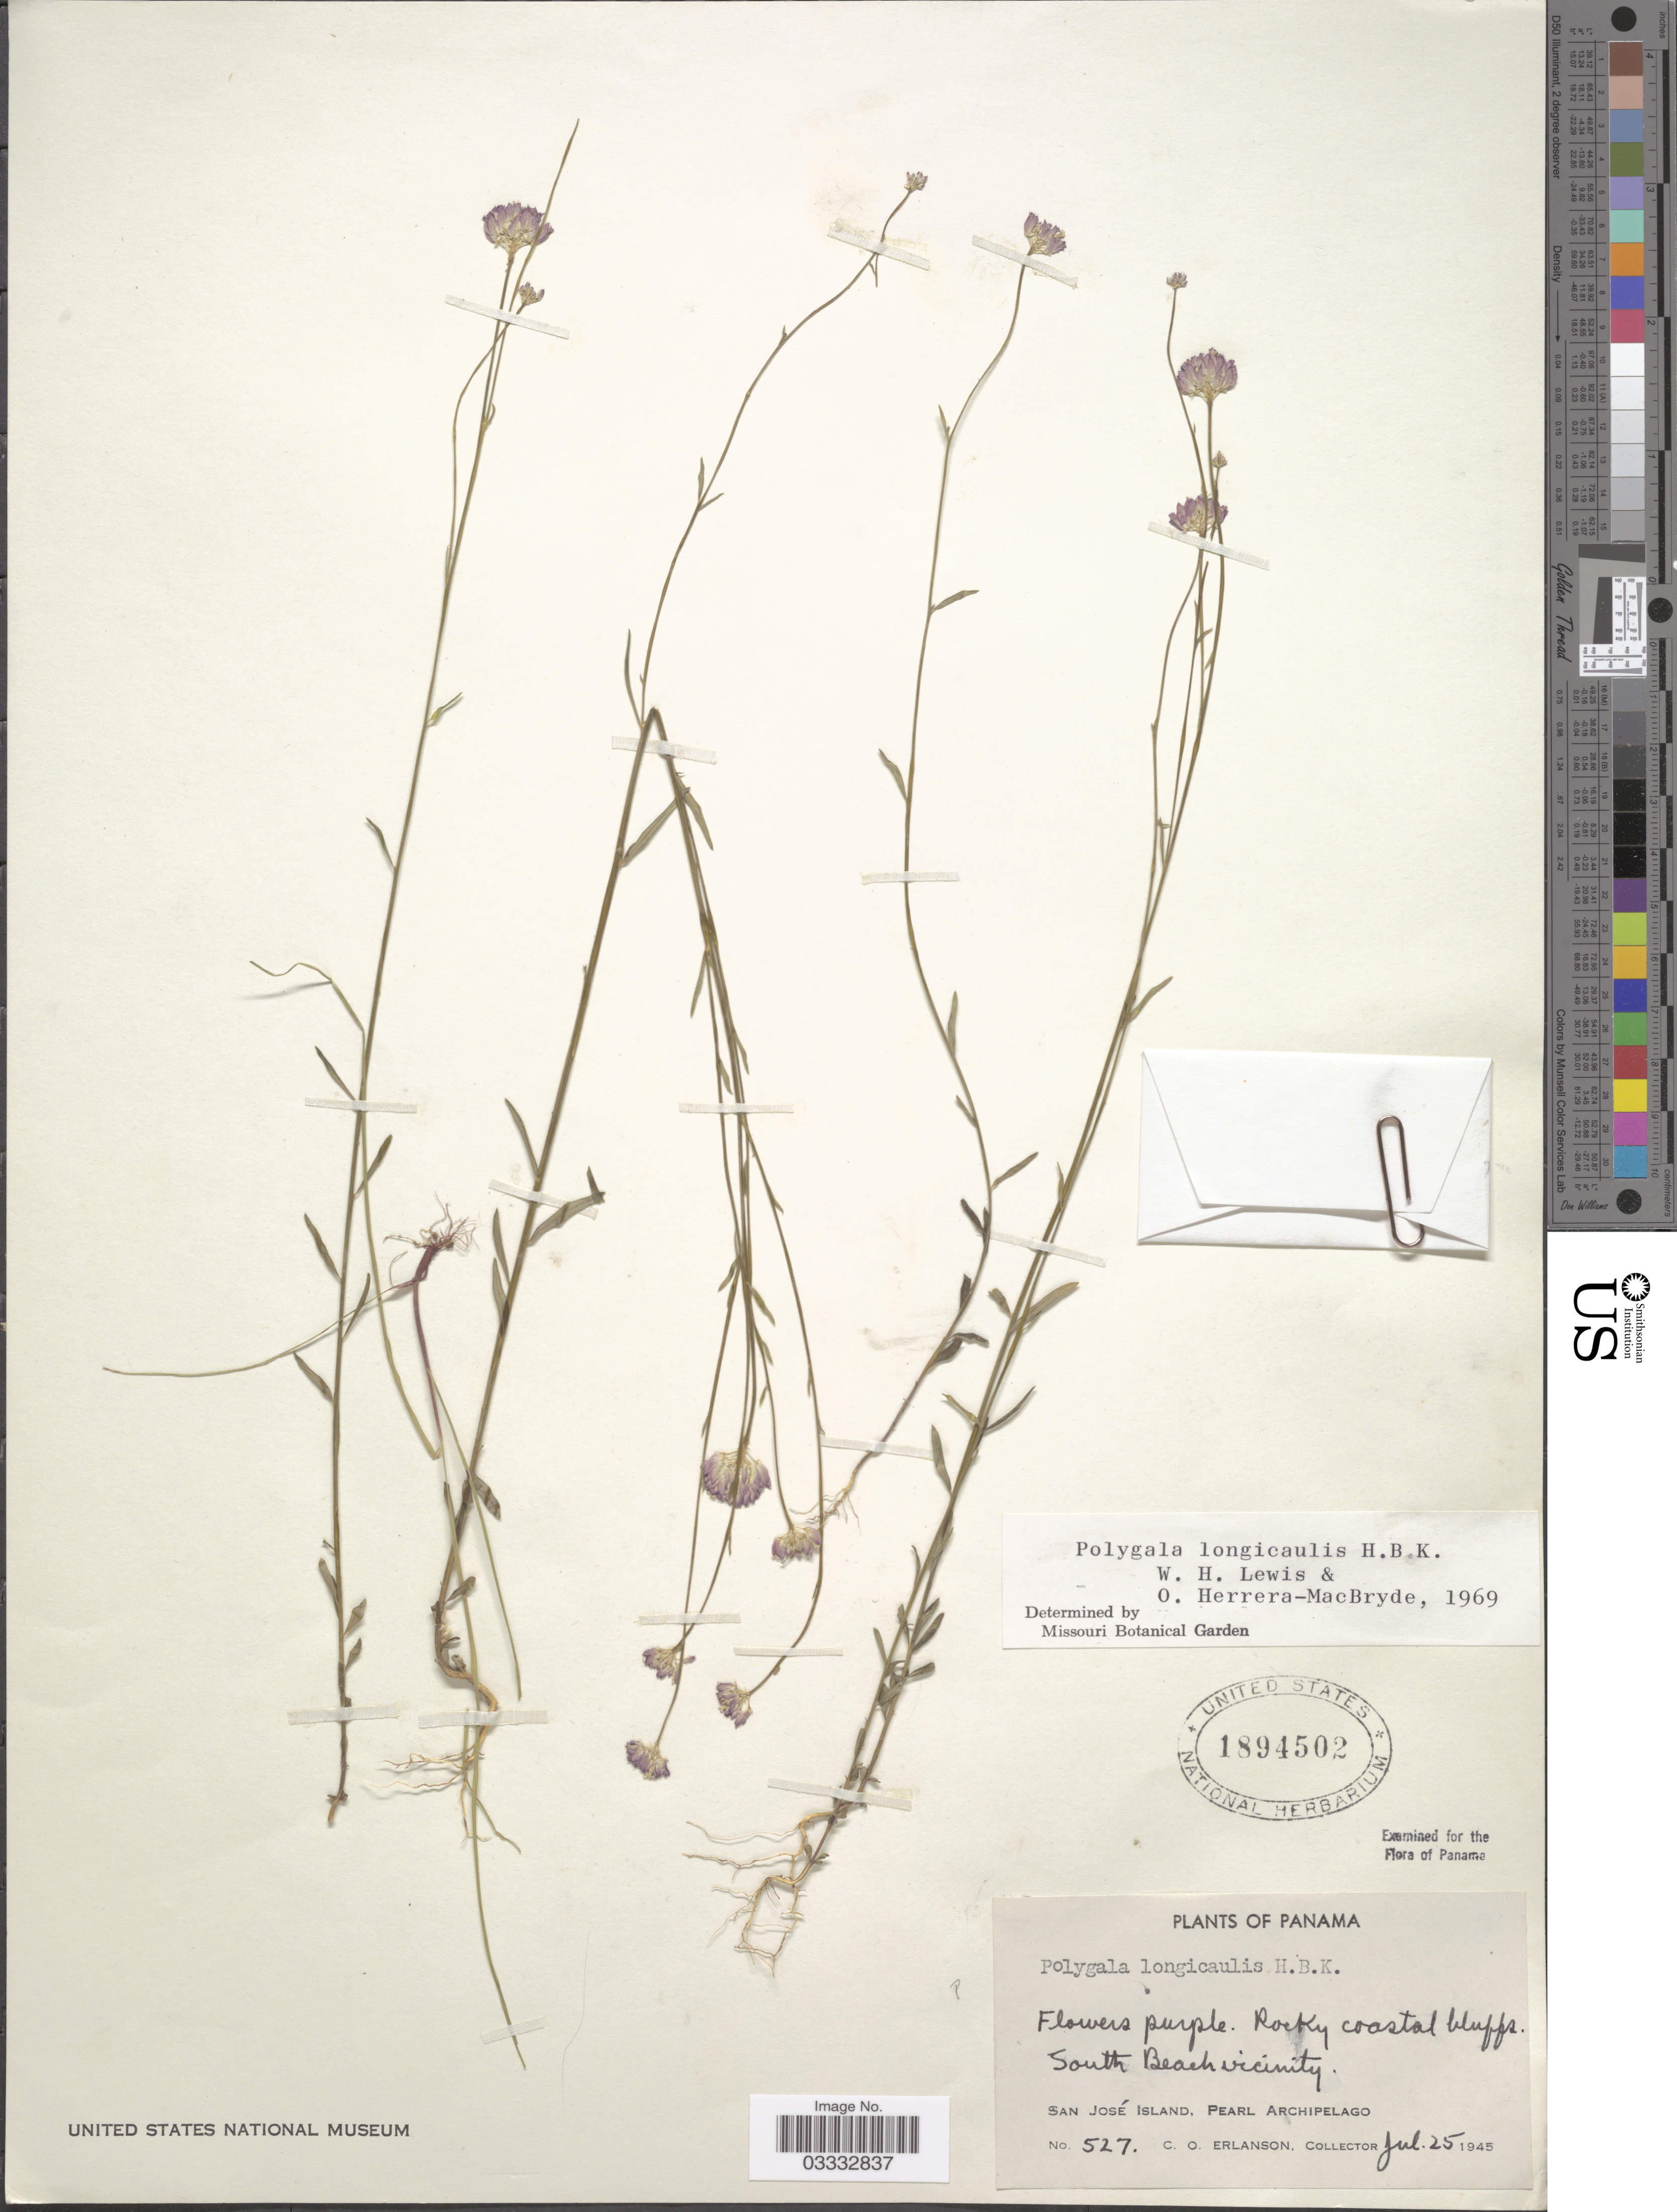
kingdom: Plantae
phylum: Tracheophyta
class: Magnoliopsida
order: Fabales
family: Polygalaceae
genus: Polygala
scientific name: Polygala longicaulis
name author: Kunth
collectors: C. O. Erlanson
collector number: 527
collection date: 1945-07-25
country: Panama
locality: South Beach vicinity. San José Island, Pearl Archipelago.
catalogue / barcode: US 1894502